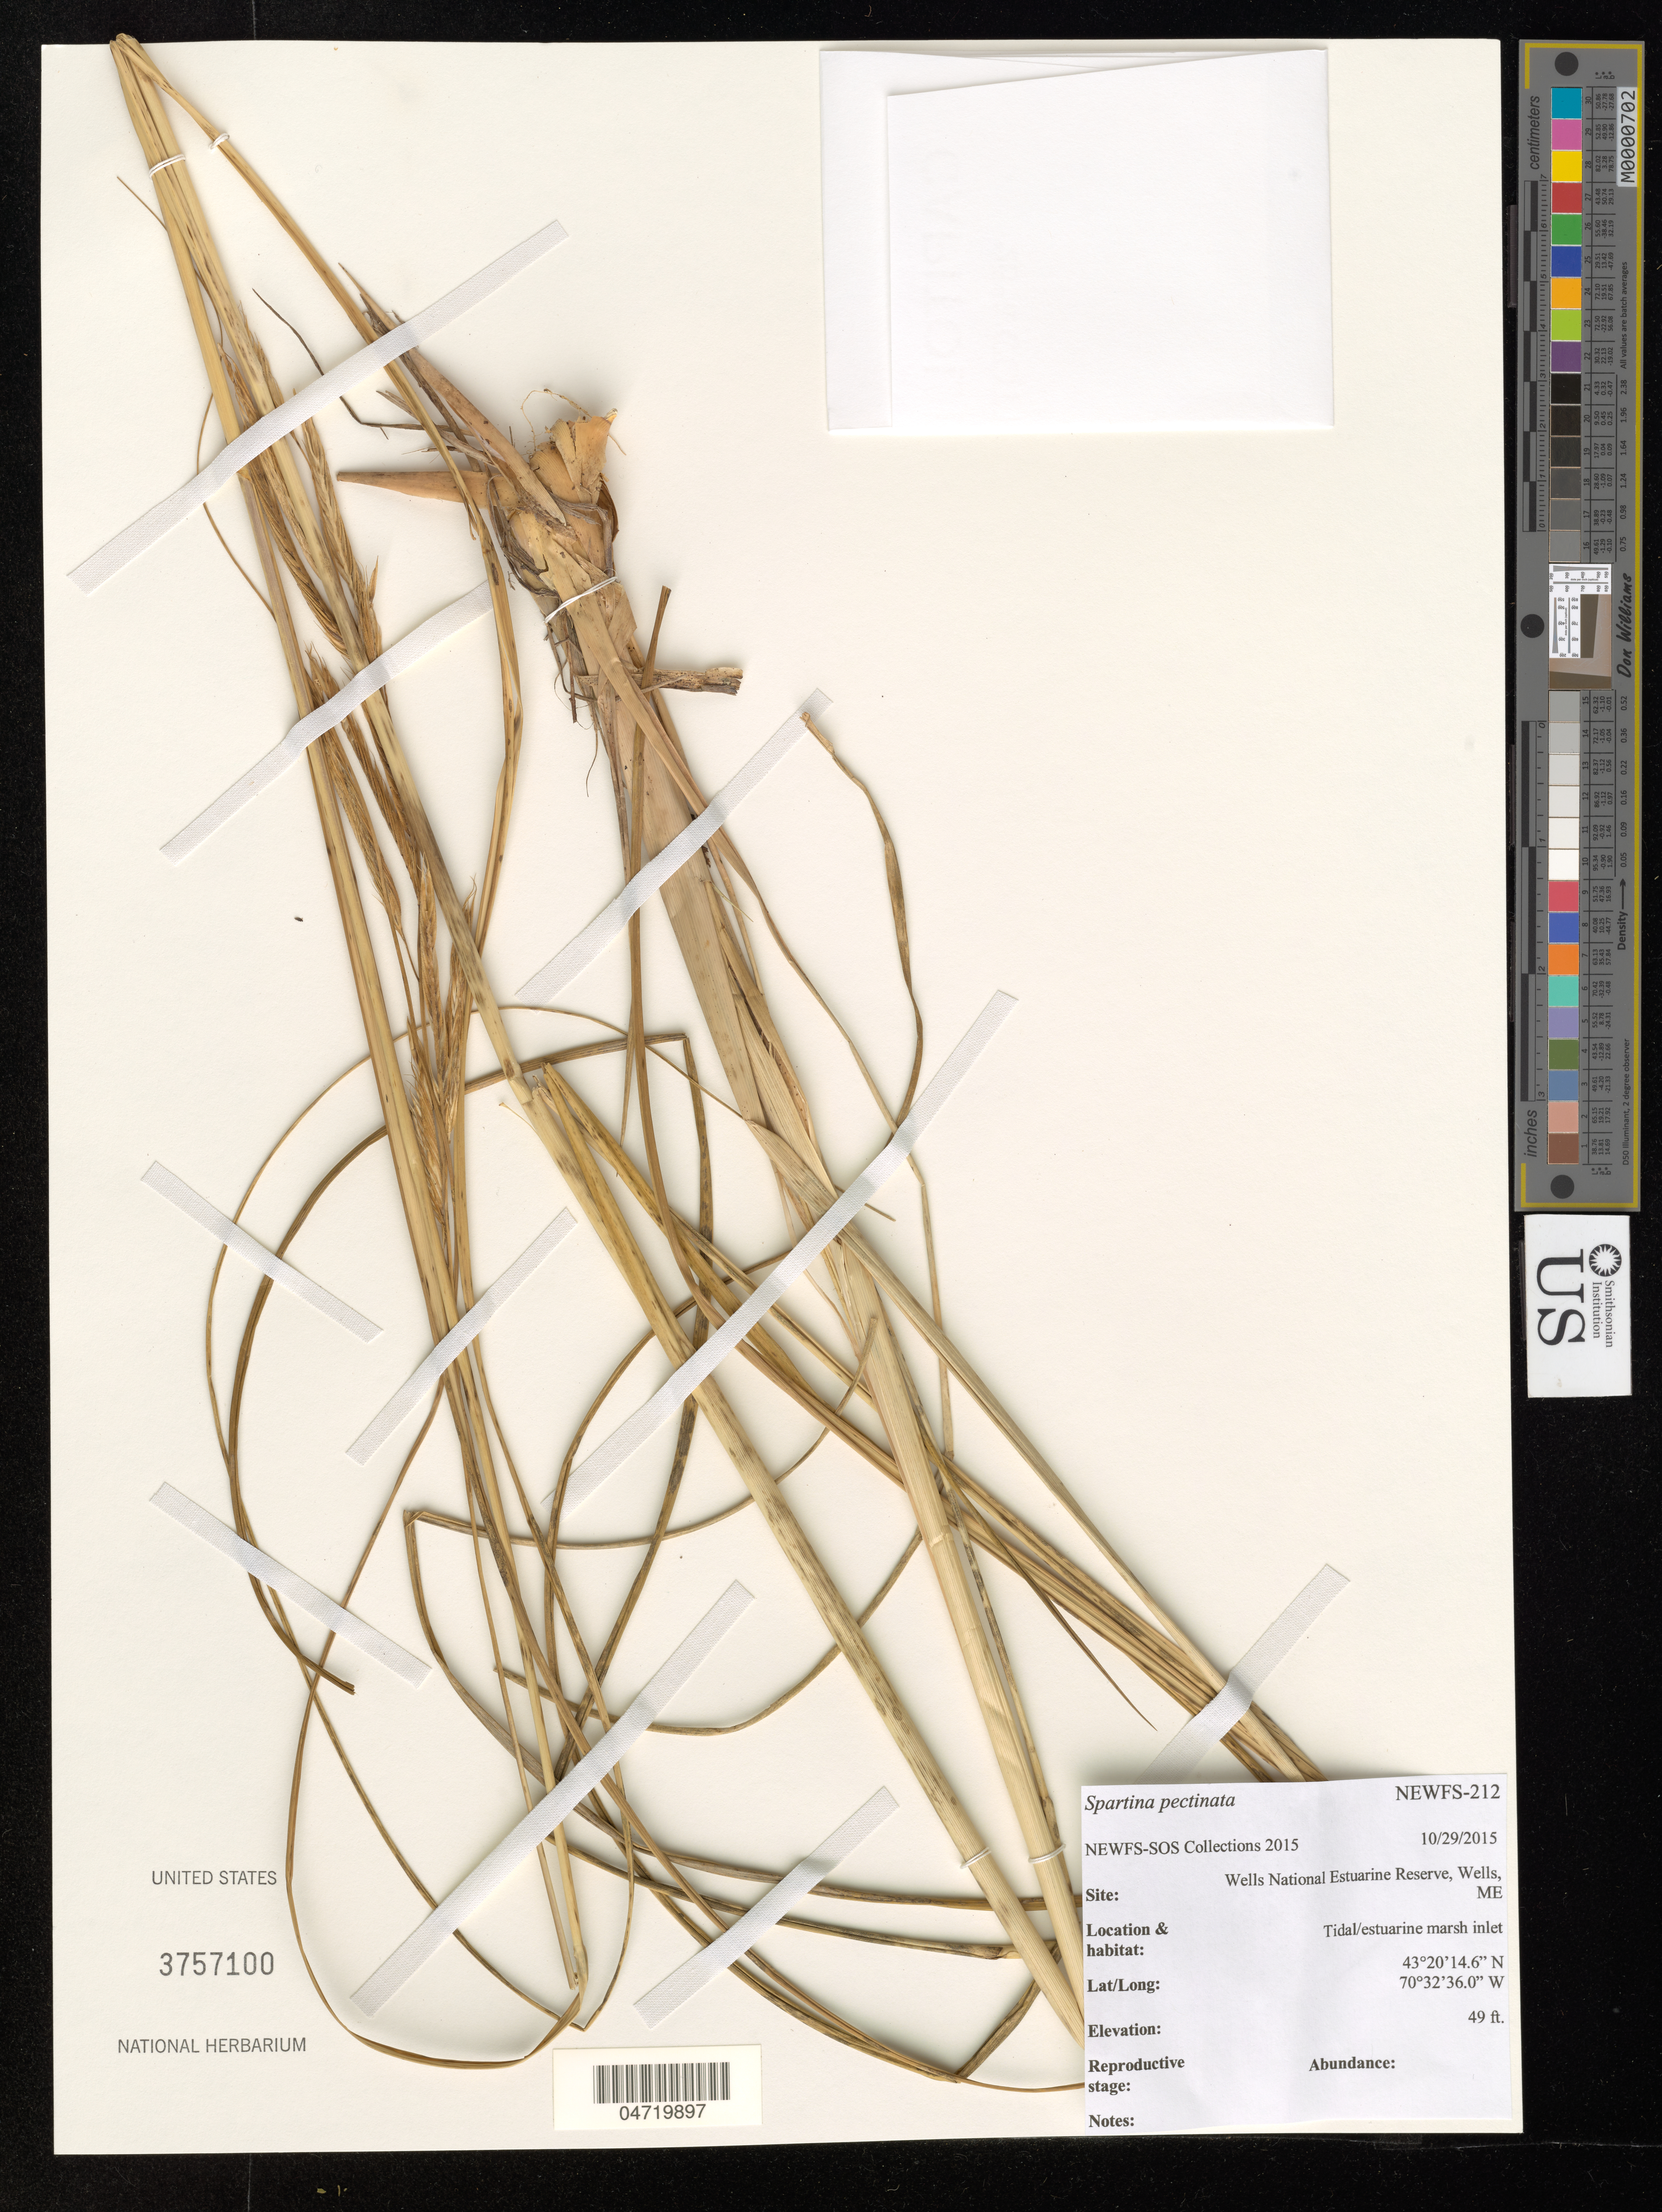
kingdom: Plantae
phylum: Tracheophyta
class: Liliopsida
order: Poales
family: Poaceae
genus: Spartina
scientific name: Spartina pectinata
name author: Link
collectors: NEWFS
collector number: NEWFS-212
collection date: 2015-10-29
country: United States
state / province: Maine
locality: Wells National Estuarine Reserve, Wells.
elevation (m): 15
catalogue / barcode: US 3757100